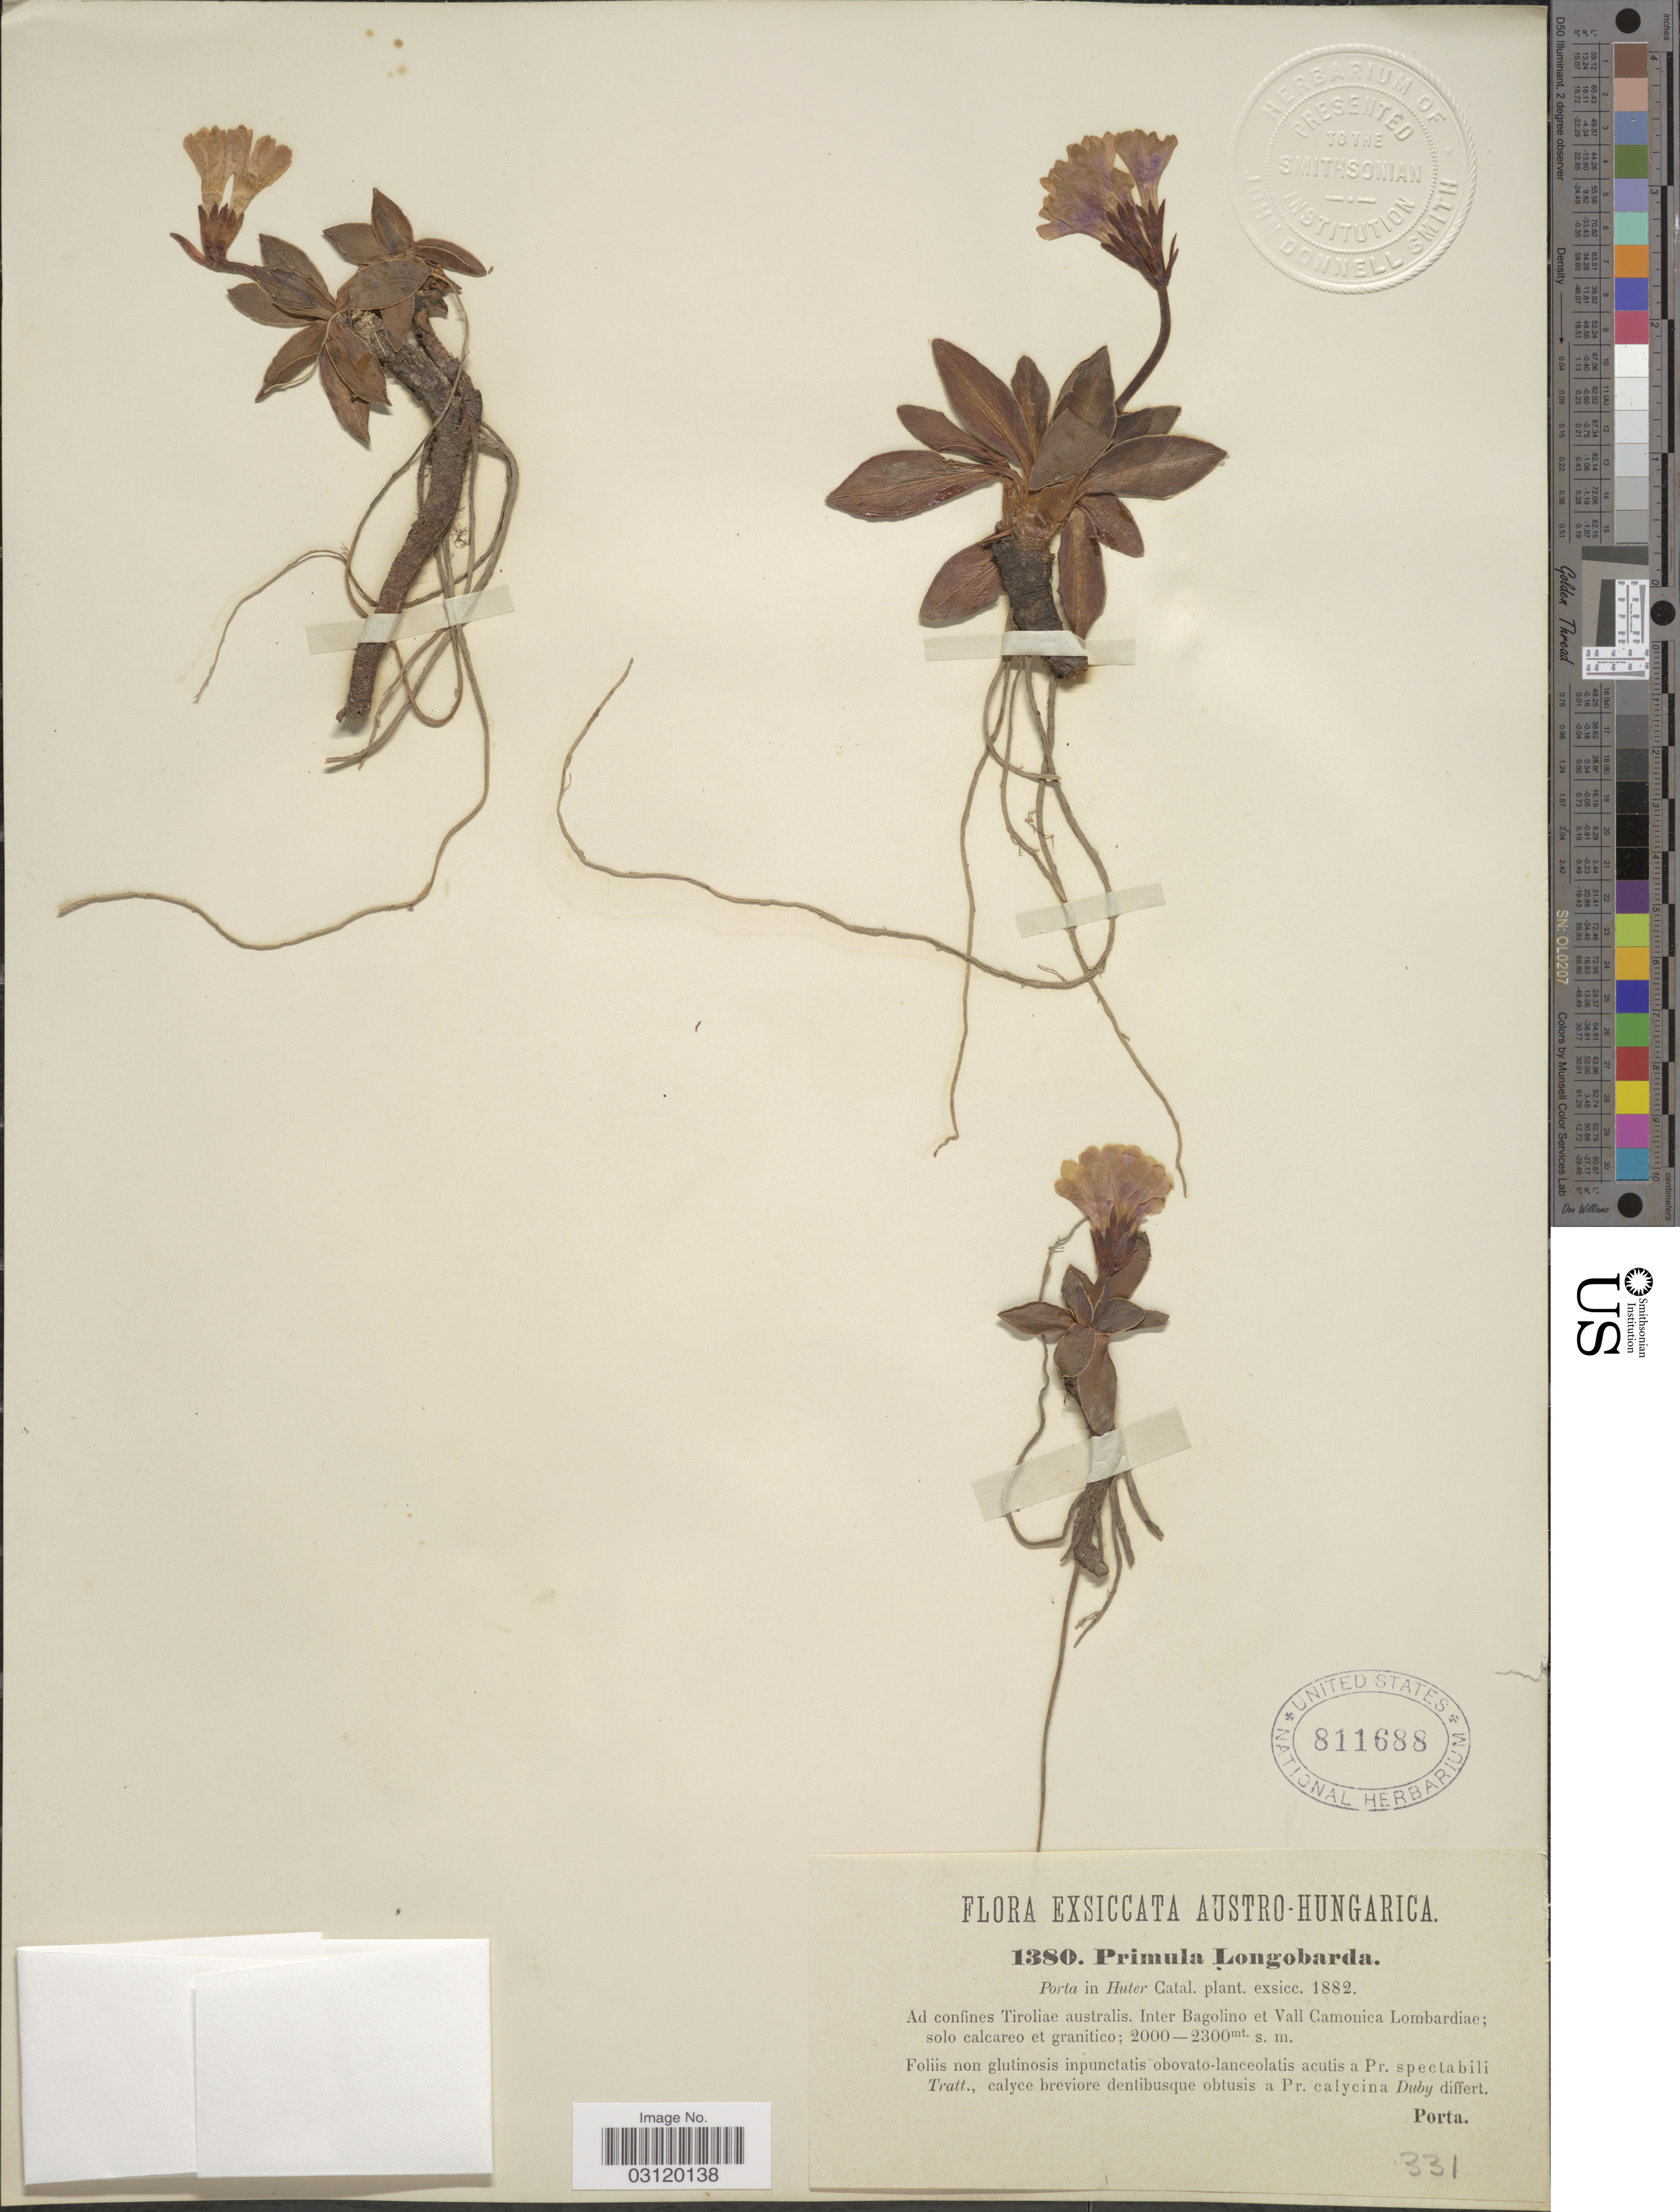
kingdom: Plantae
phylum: Tracheophyta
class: Magnoliopsida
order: Ericales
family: Primulaceae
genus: Primula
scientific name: Primula longobarda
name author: Porta ex A. Kern.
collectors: -- Porta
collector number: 1380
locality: Austro-Hungarica, Ad confines Tiroliae australis, Inter Bagolino et Vall Gamonica Lombardiae.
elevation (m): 2000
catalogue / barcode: US 811688